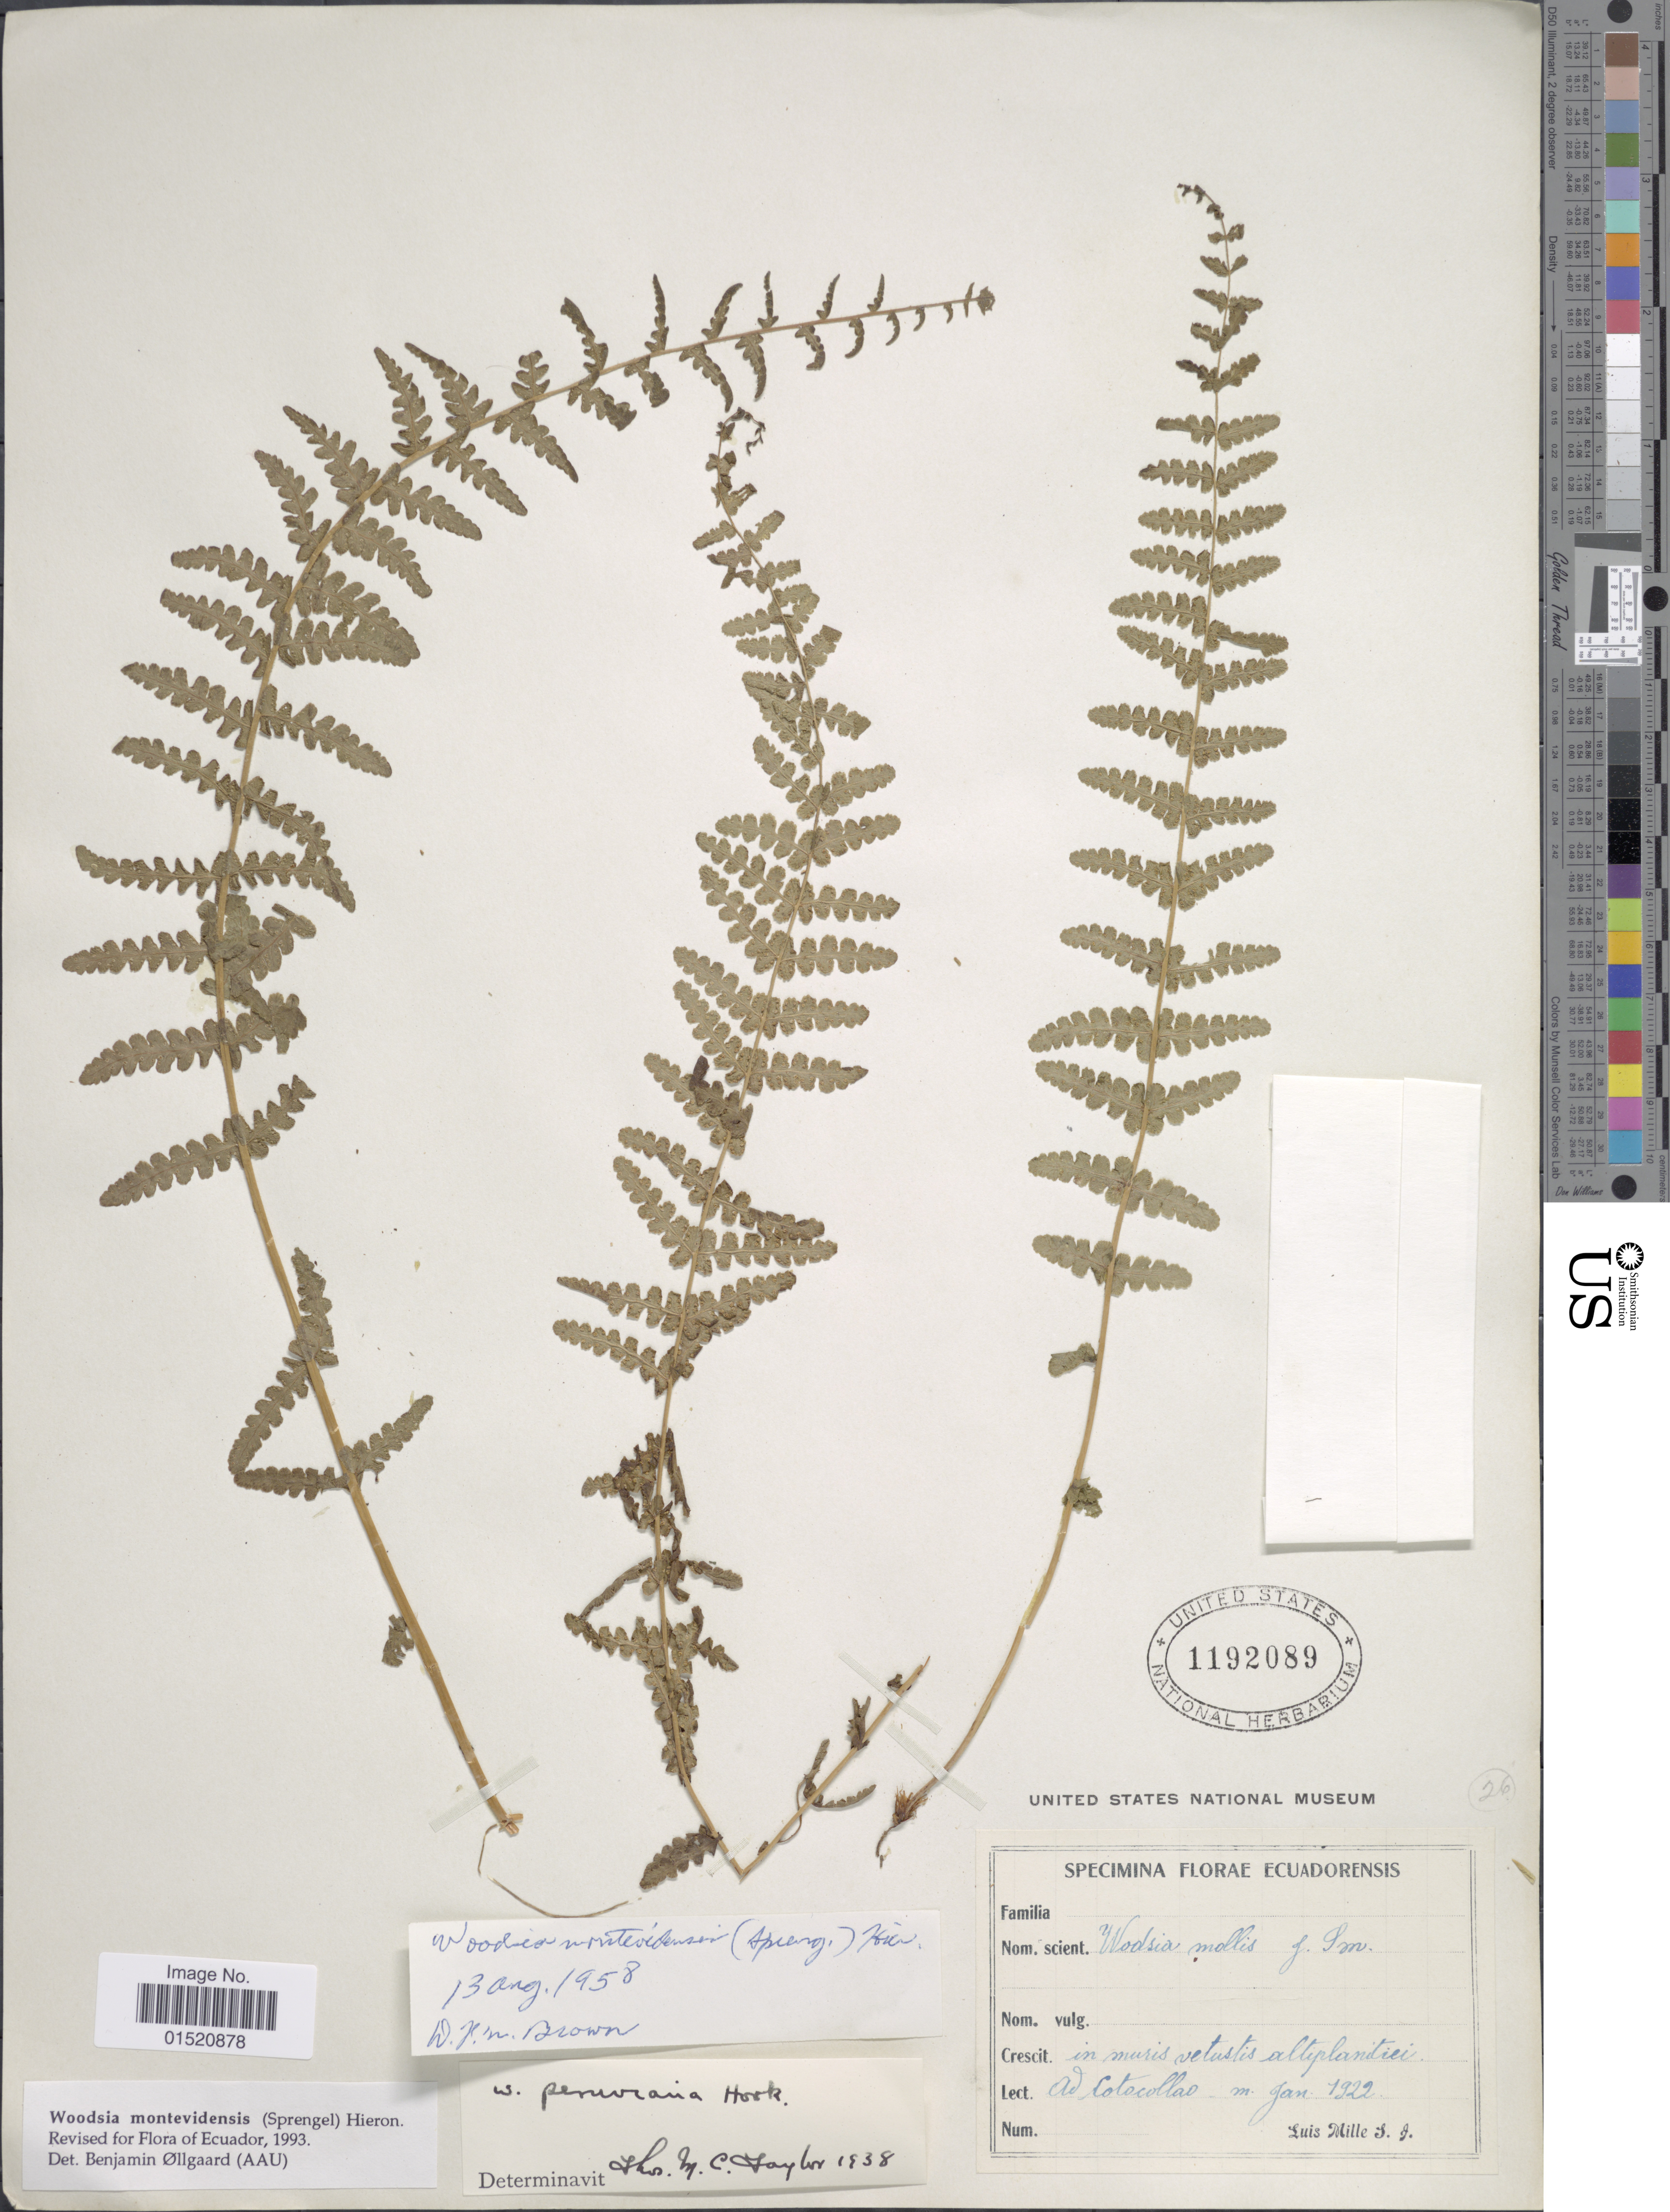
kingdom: Plantae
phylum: Tracheophyta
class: Polypodiopsida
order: Polypodiales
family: Woodsiaceae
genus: Woodsia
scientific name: Woodsia montevidensis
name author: (Spreng.) Hieron.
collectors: L. Mille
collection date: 1922-01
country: Ecuador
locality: In muris vetustis altiplanicie ad Papallacta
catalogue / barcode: US 1192089